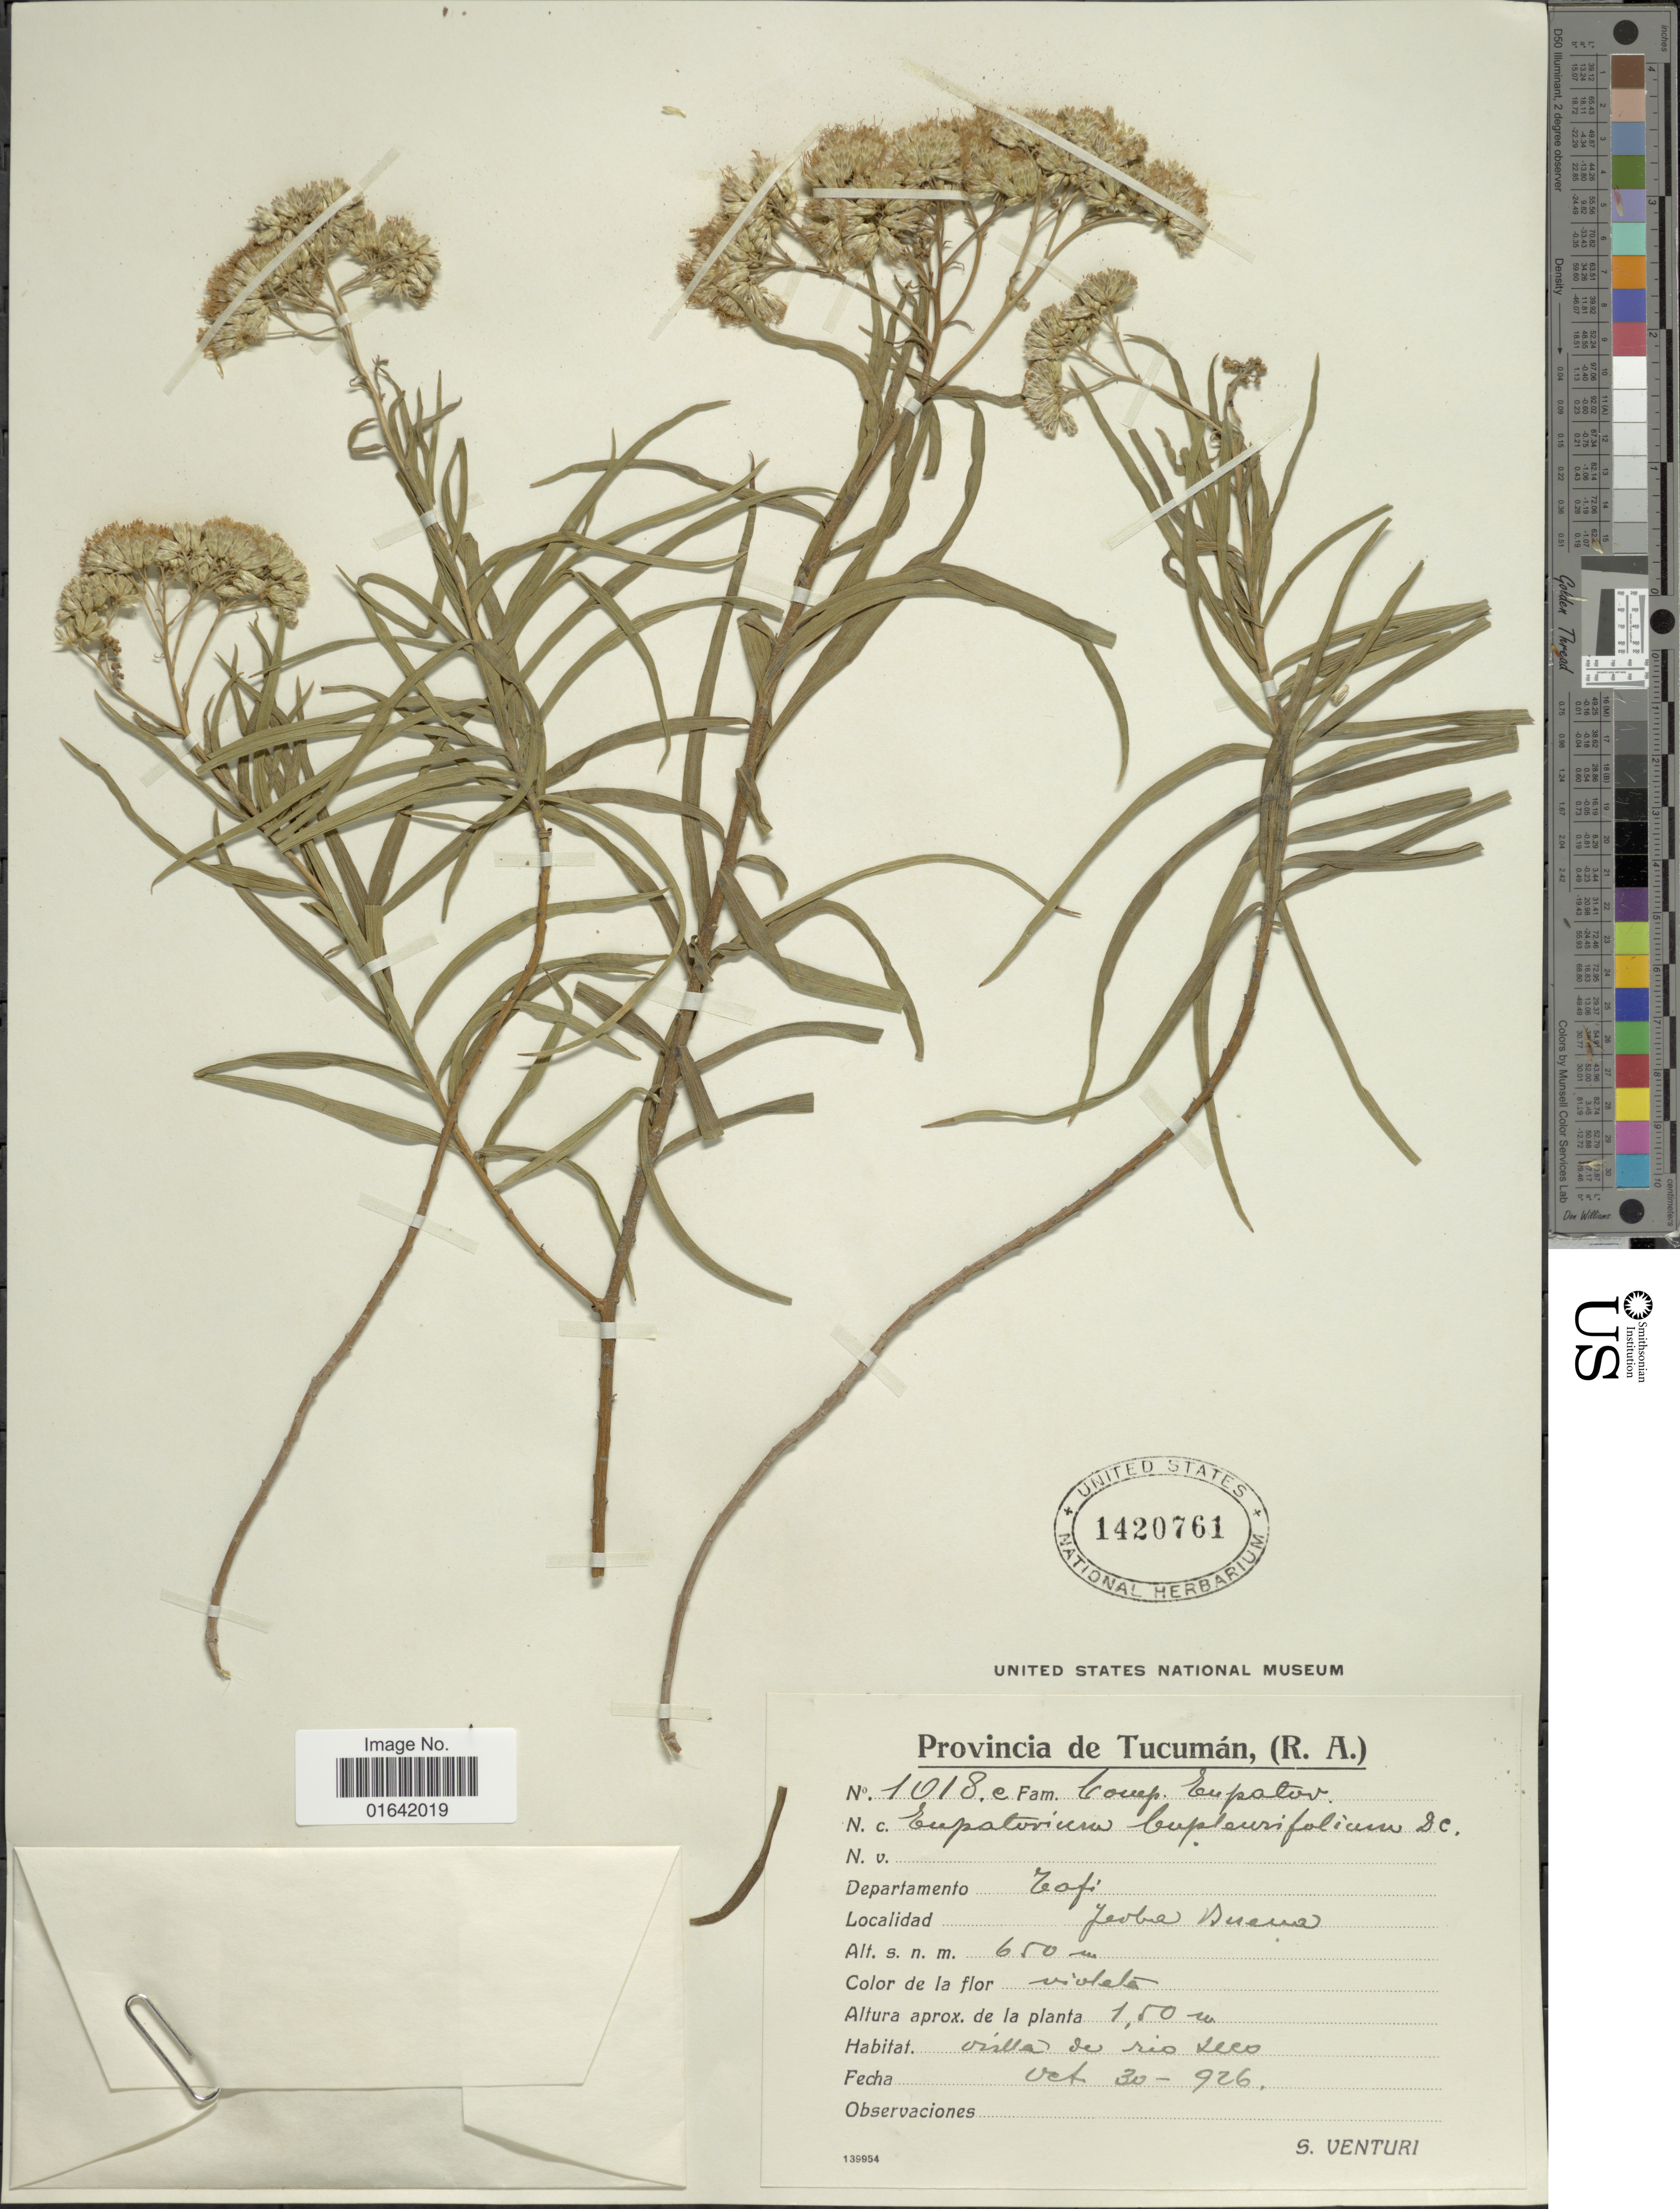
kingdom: Plantae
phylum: Tracheophyta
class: Magnoliopsida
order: Asterales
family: Asteraceae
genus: Campovassouria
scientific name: Campovassouria bupleurifolia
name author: (DC.) R.M. King & H. Rob.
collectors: S. Venturi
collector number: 1018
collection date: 1926-10-30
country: Argentina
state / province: Tucuman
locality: (R.A.) Departamento Tafi, Yerba Buena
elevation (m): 650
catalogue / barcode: US 1420761